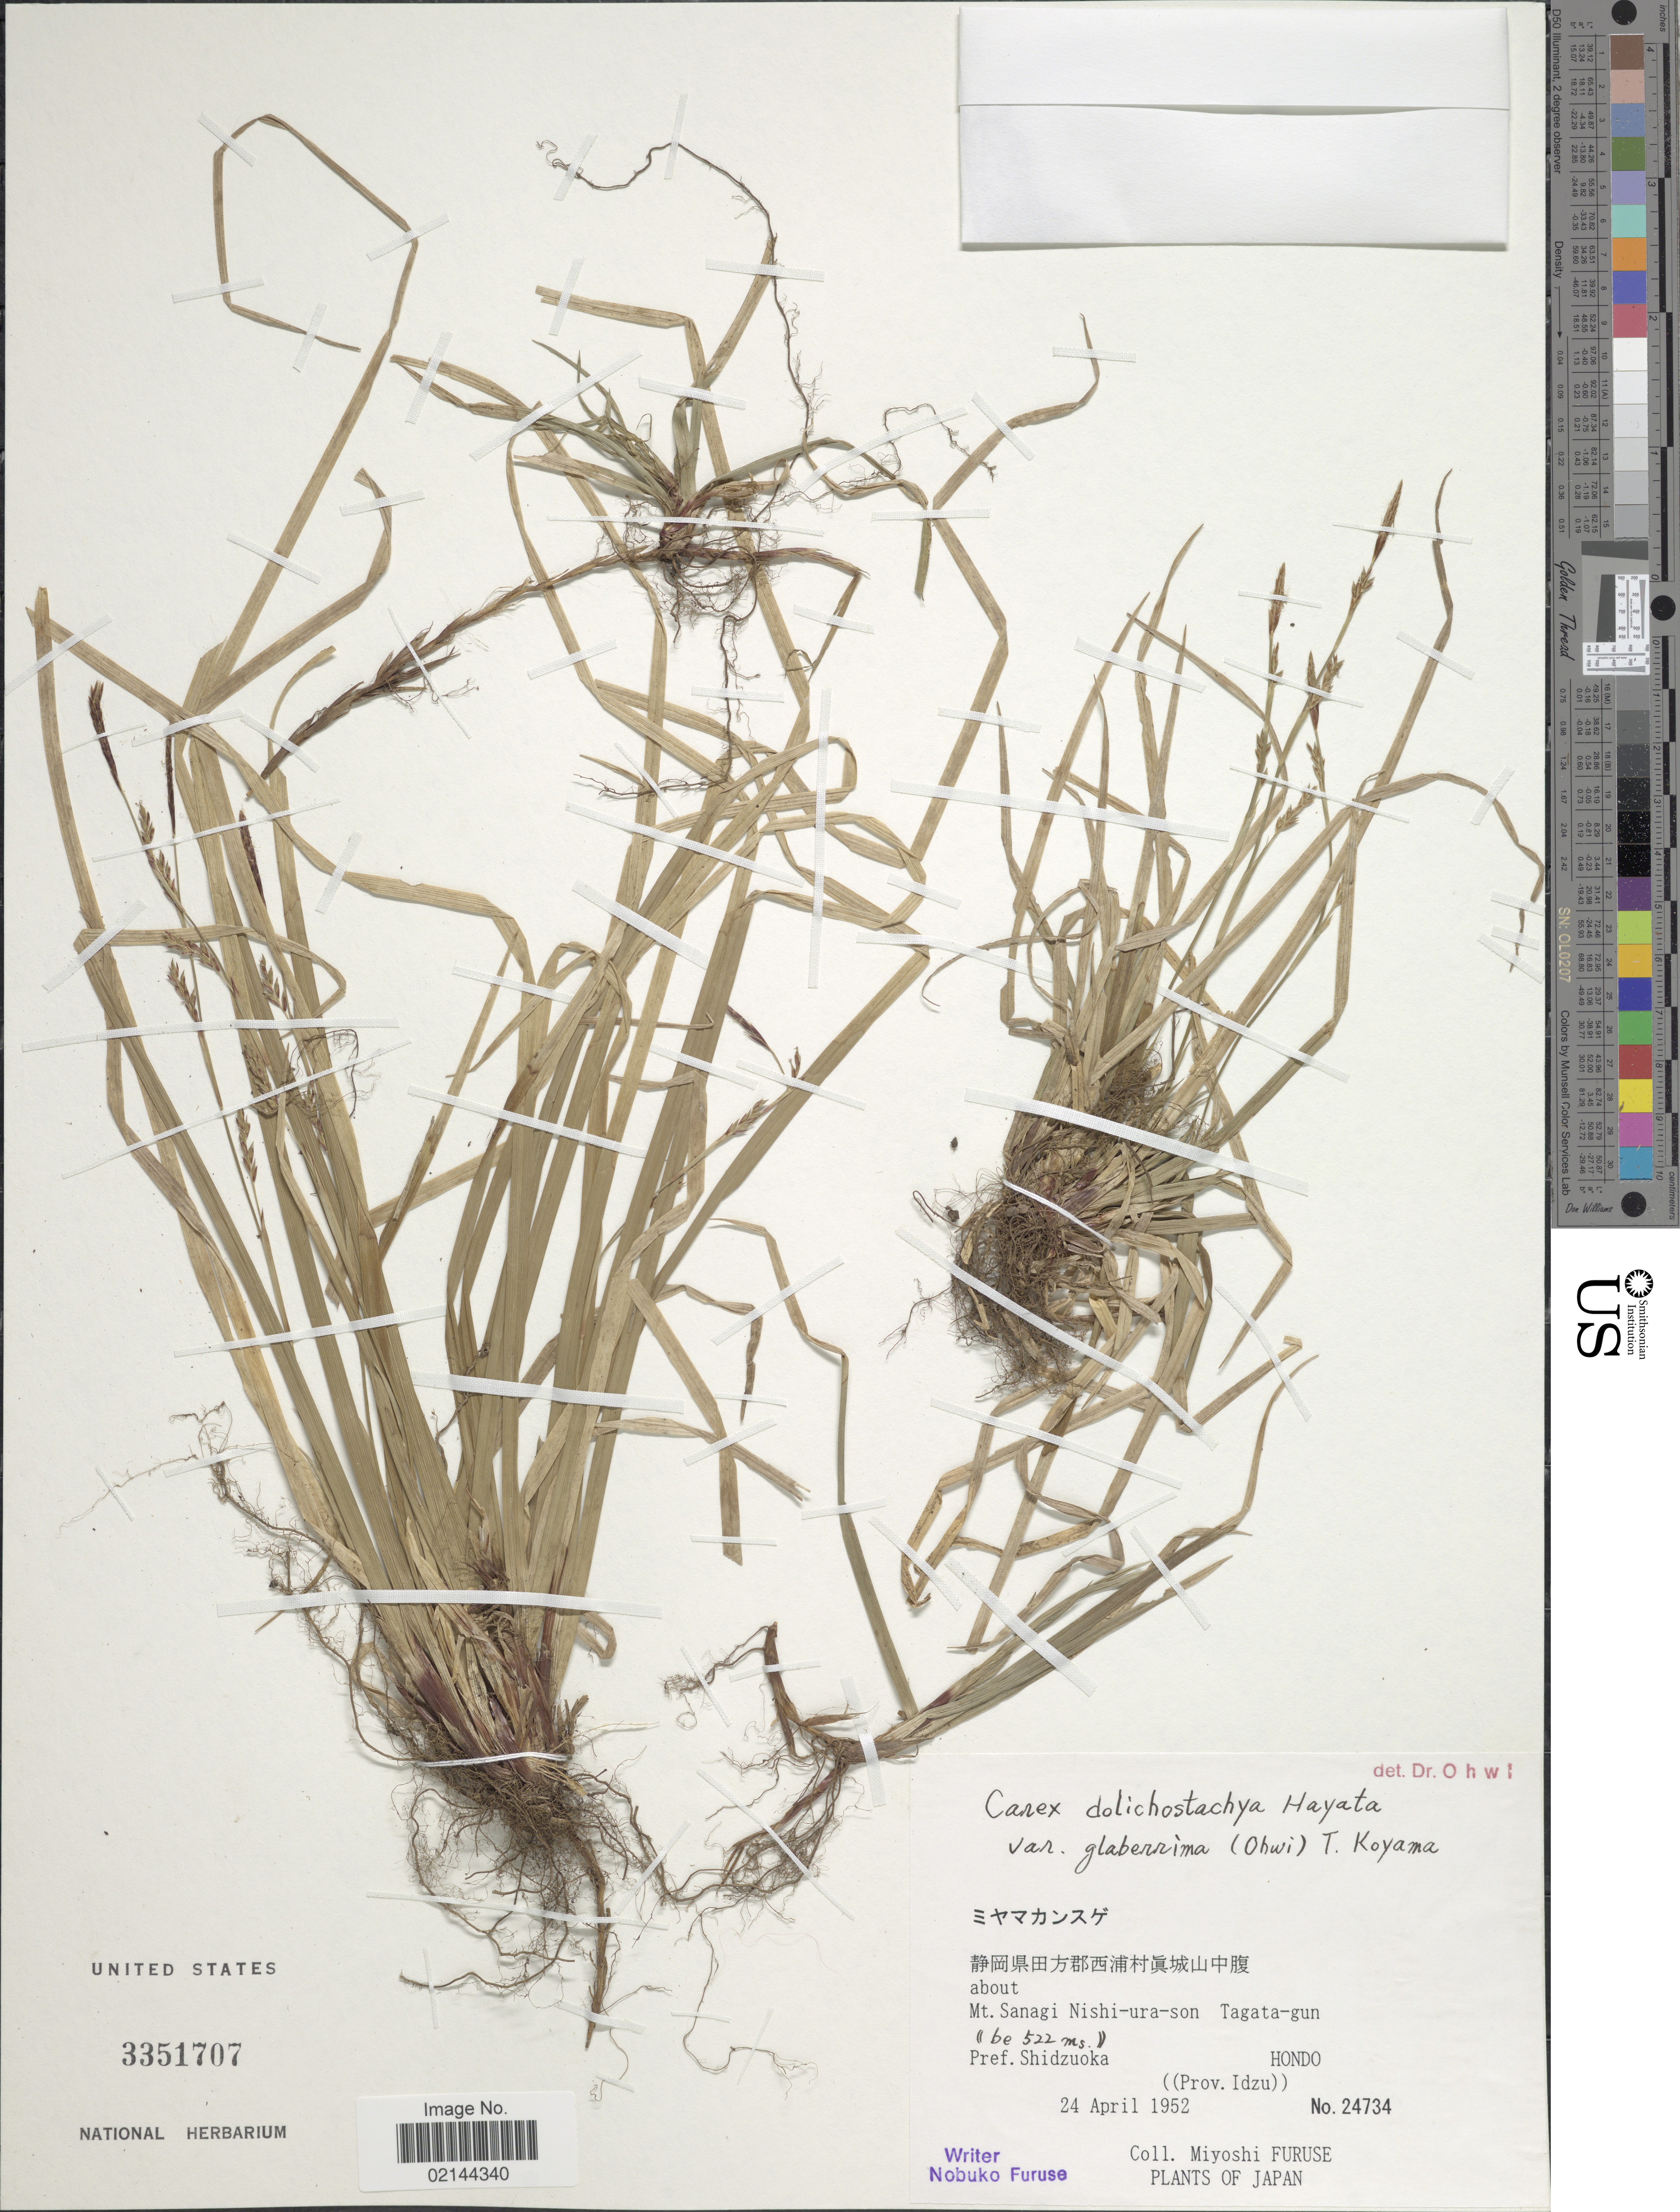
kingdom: Plantae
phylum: Tracheophyta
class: Liliopsida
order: Poales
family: Cyperaceae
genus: Carex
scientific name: Carex dolichostachya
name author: Hayata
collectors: M. Furuse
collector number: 24734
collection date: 1952-04-24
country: Japan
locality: about Mt. Sanagi Nishi-ura-son, Tagata-gun, Pref. Shidzuoka, Hondo, Prov. Idzu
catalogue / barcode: US 3351707